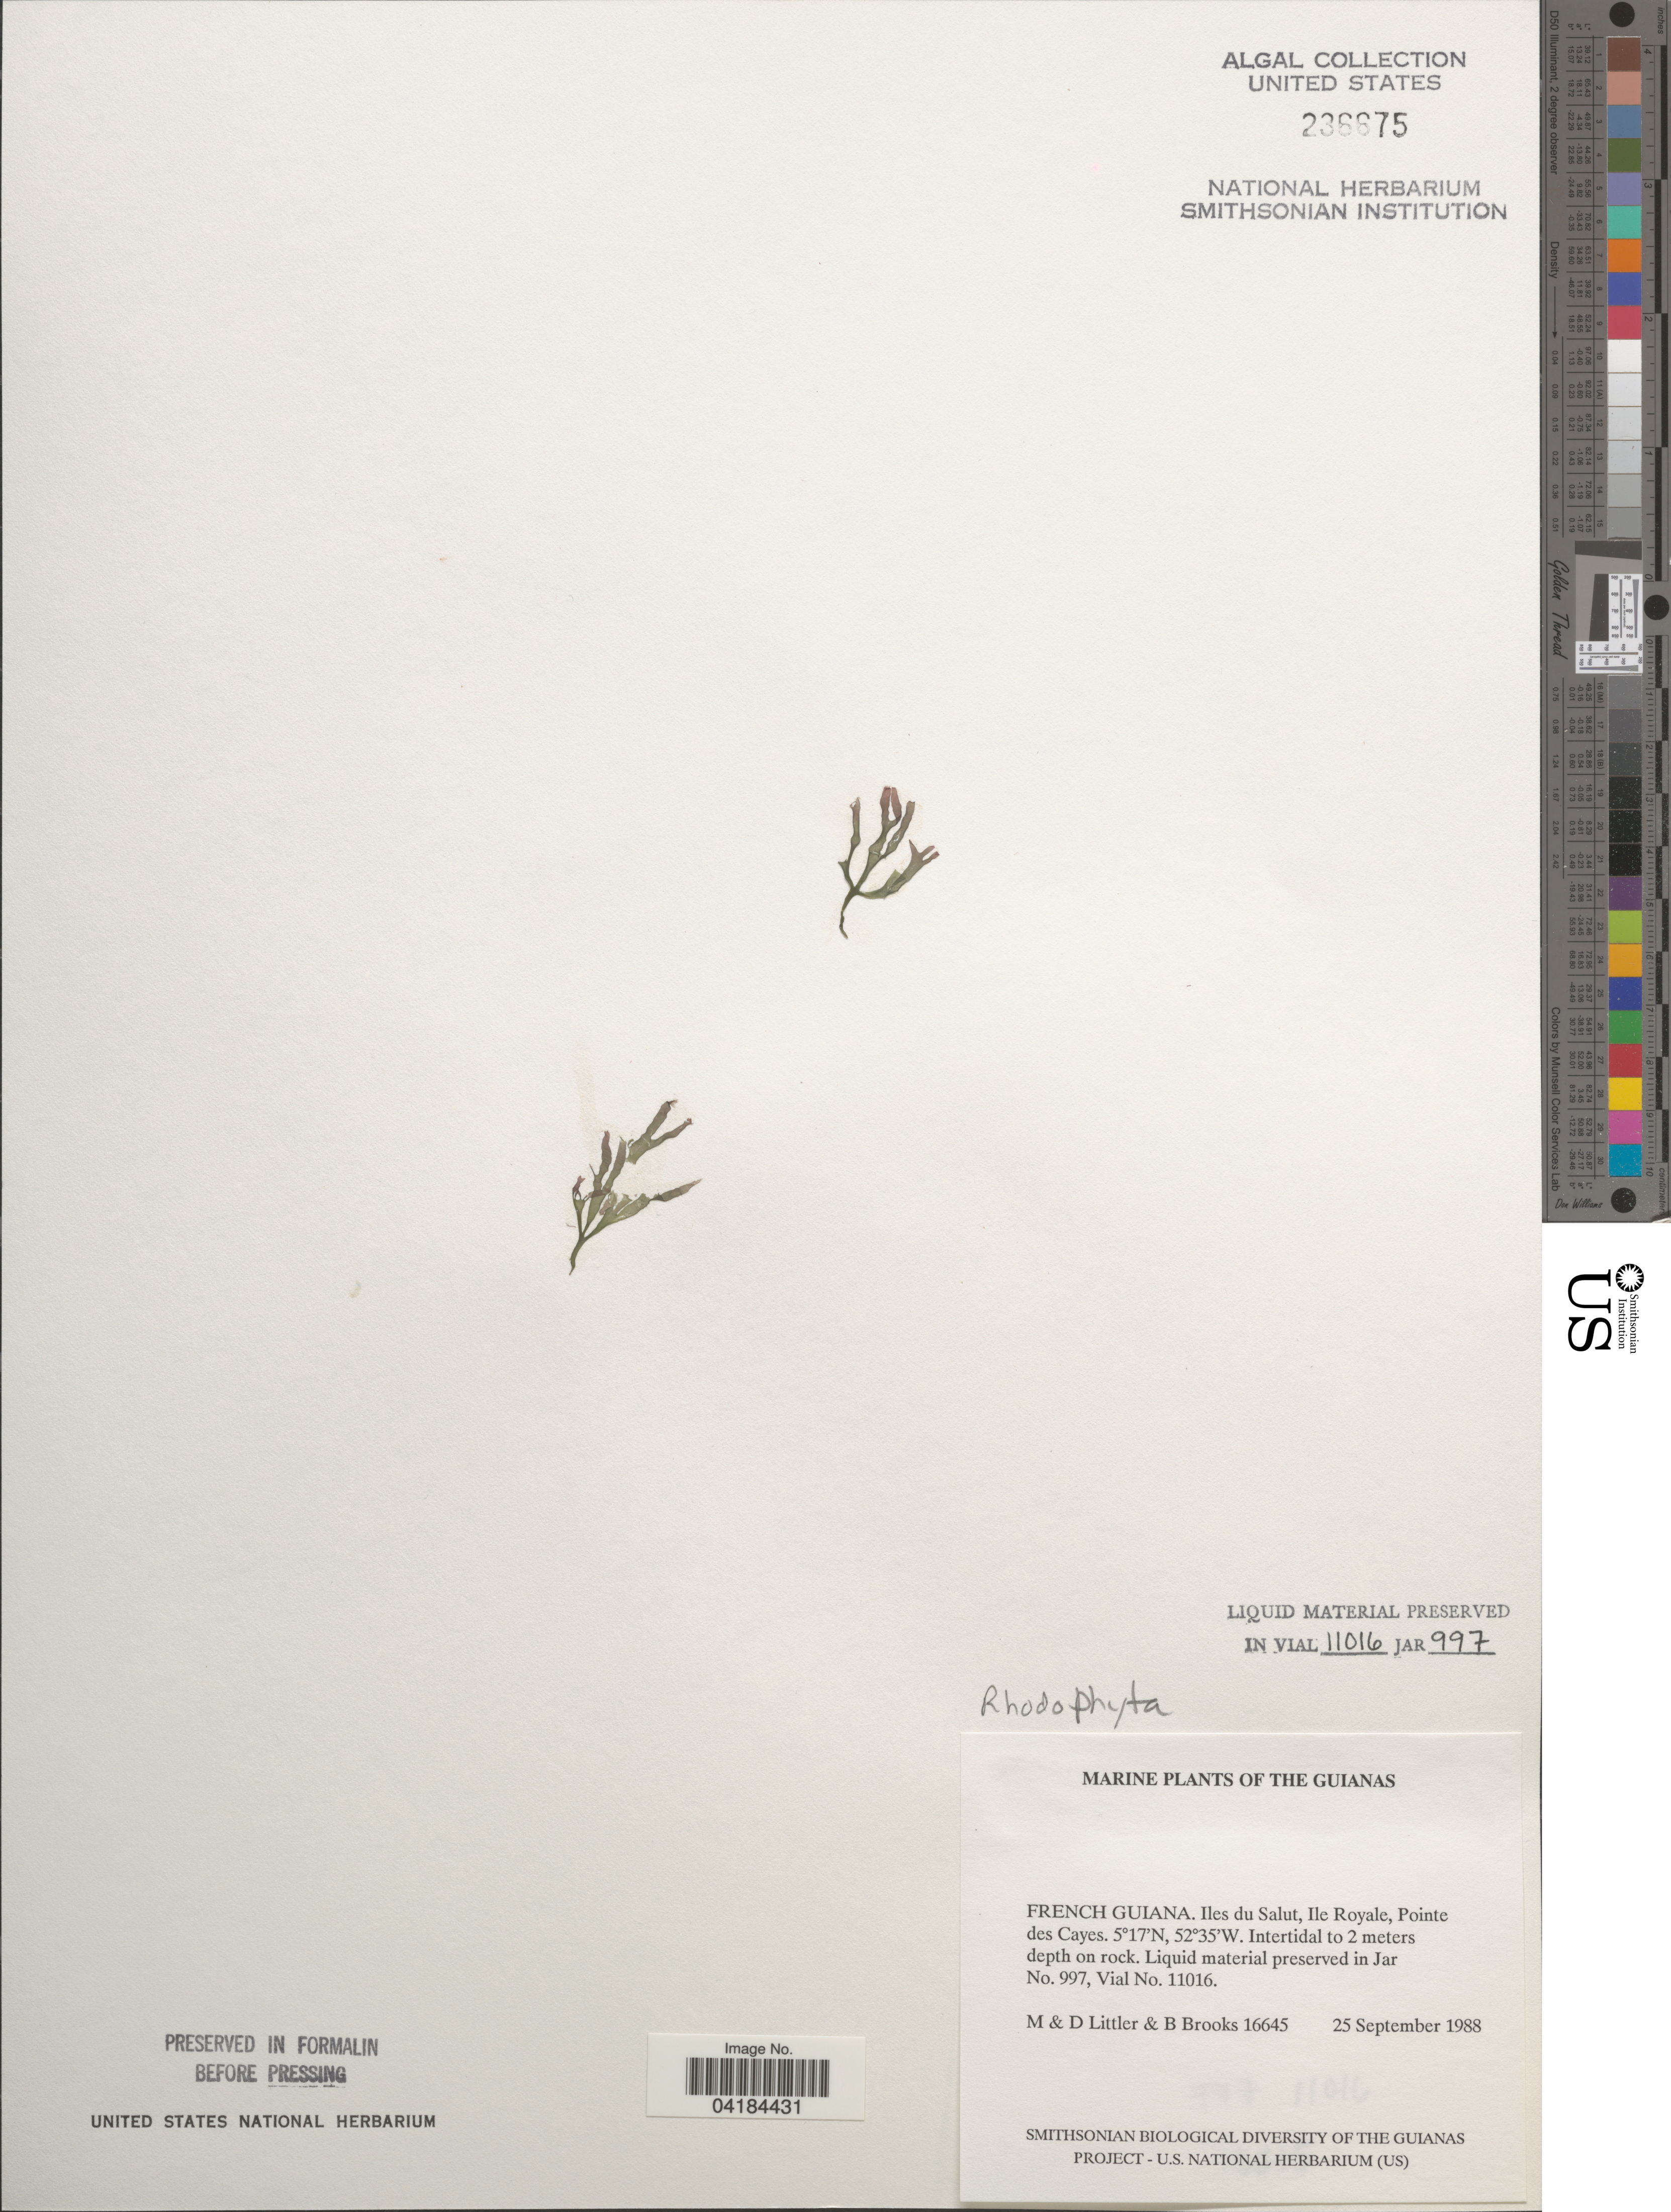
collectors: M. Littler, D. S. Littler & B. Brooks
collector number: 16645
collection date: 1988-09-25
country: French Guiana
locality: The Guianas. Iles du Salut, Ile Royale, Pointe des Cayes.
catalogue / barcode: US 236675